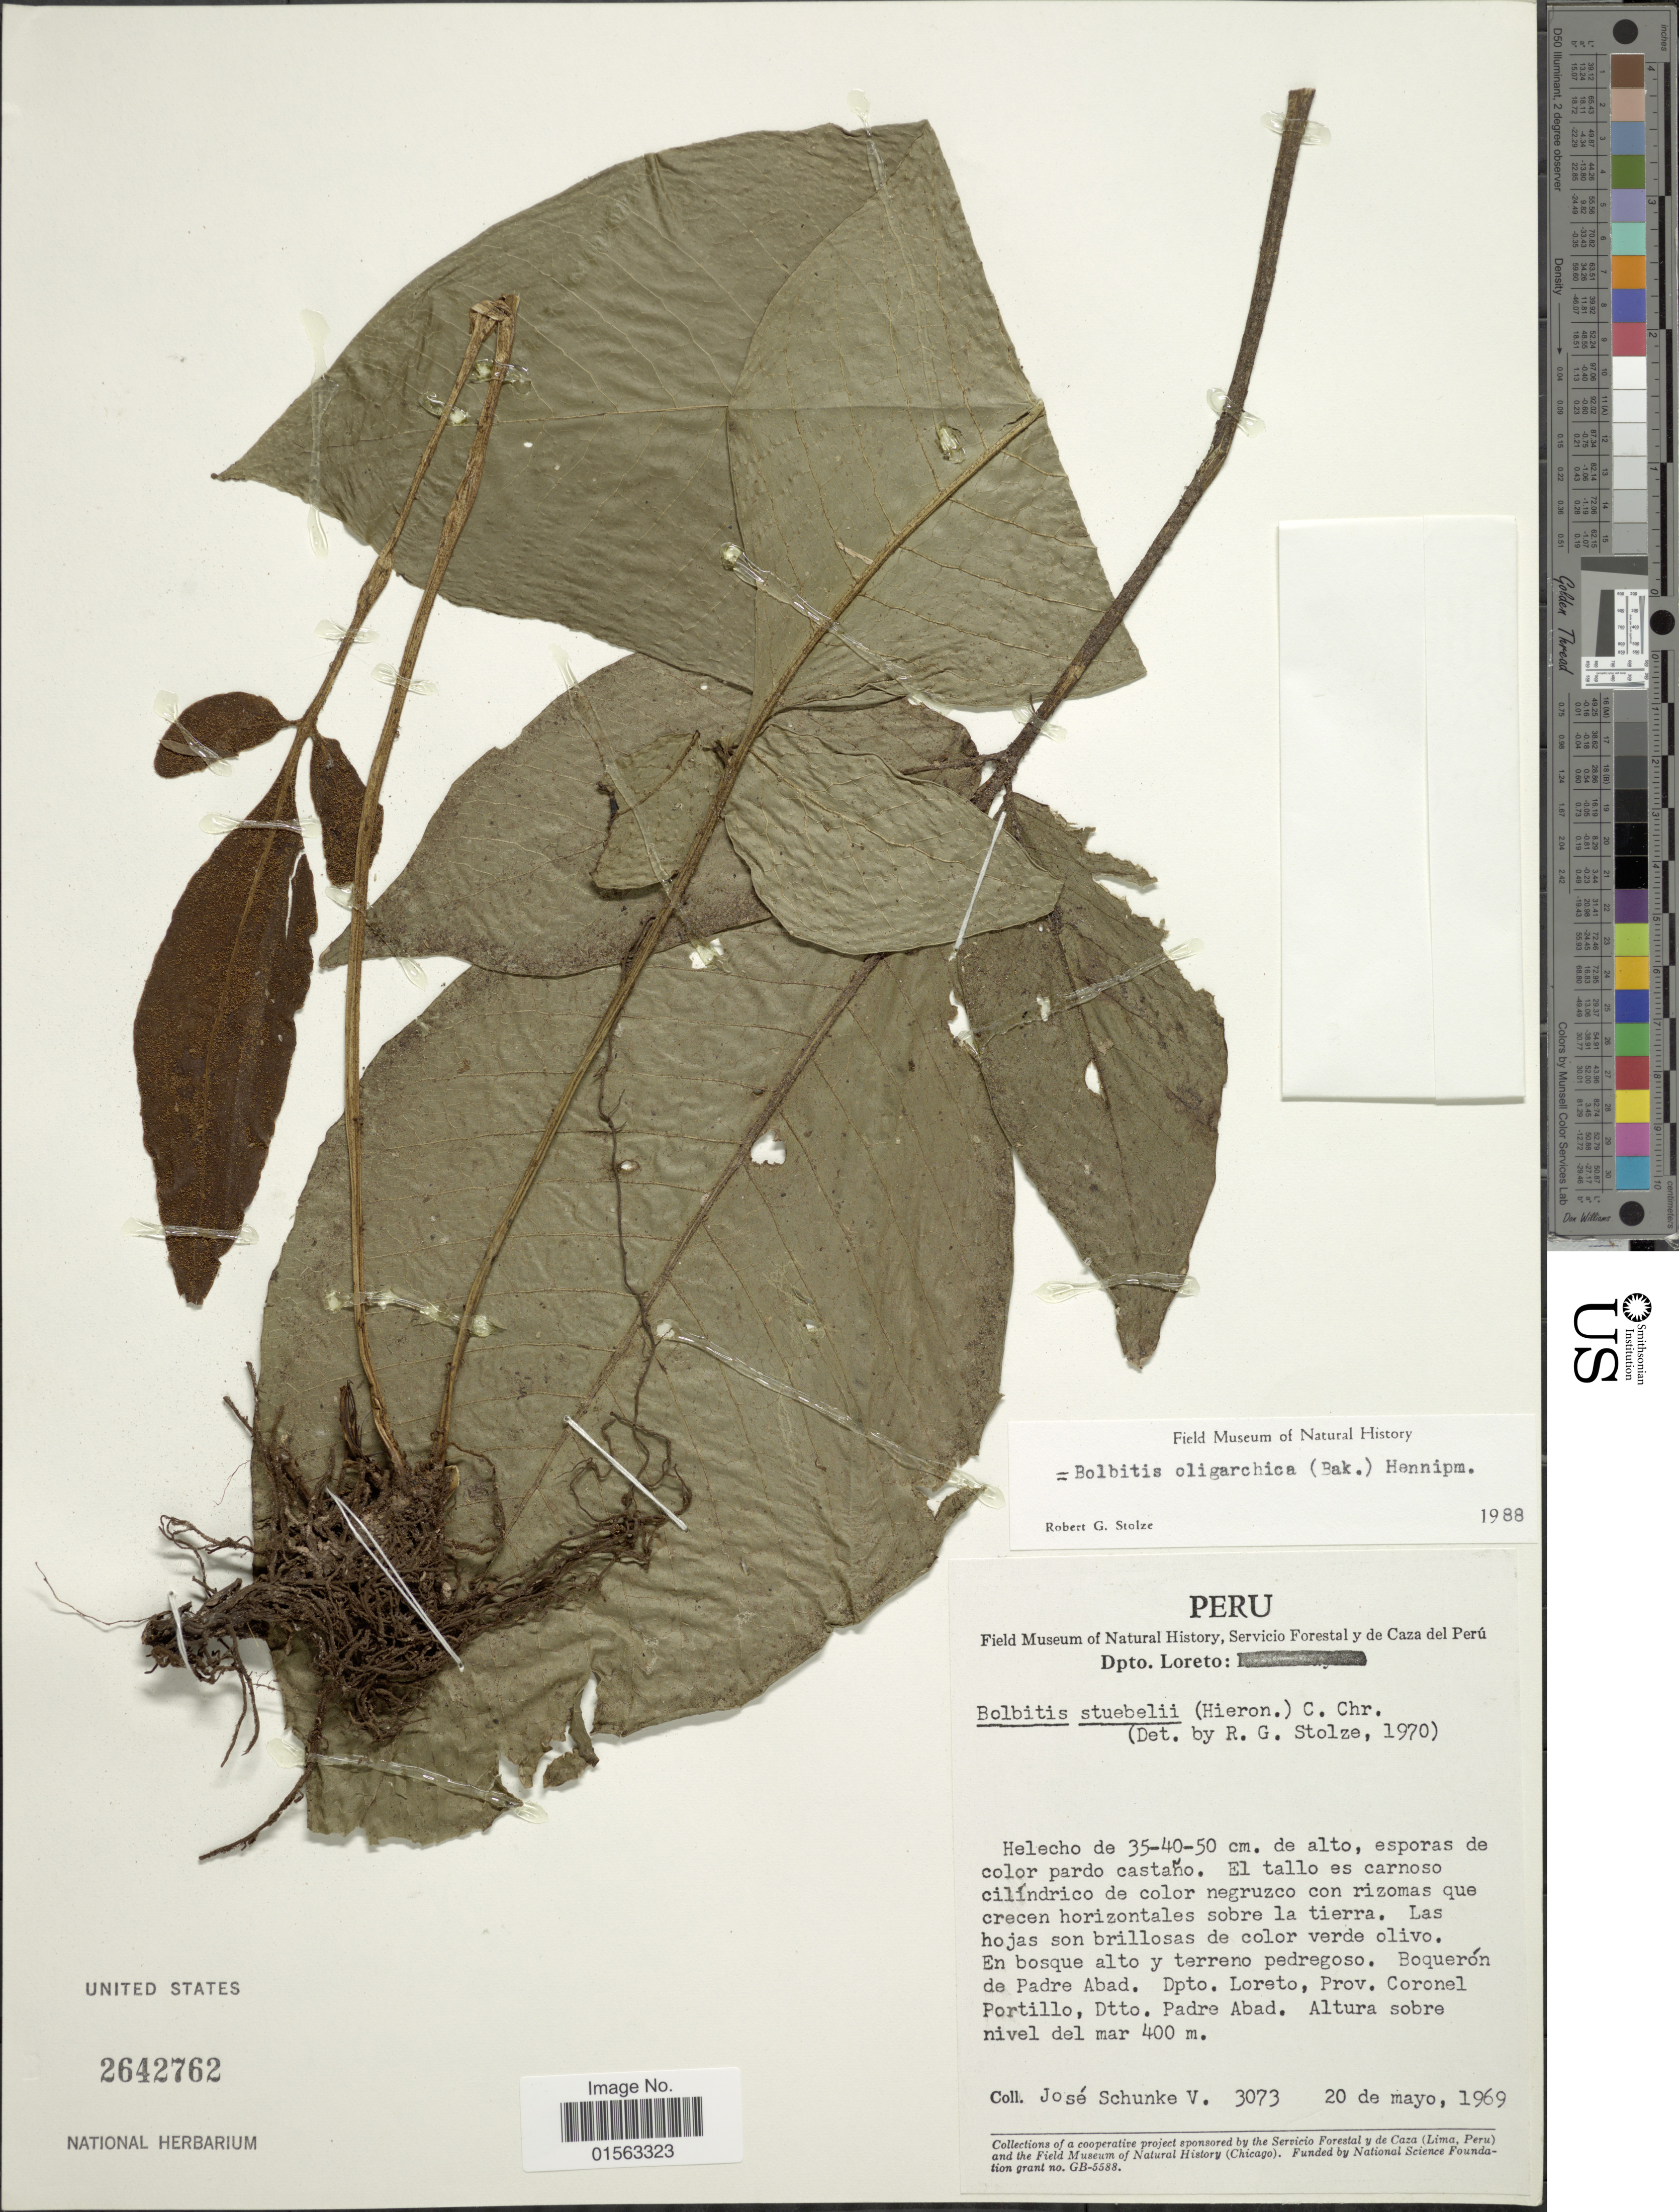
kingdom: Plantae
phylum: Tracheophyta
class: Polypodiopsida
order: Polypodiales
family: Dryopteridaceae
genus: Mickelia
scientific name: Mickelia oligarchica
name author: (Baker) R.C. Moran et al.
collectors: J. Schunke Vigo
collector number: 3073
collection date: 1969-05-20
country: Peru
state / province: Loreto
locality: Boqueron de Padre Abad, Dpto. Loreto, Prov. Coronel Portillo, Dtto. Padre Abad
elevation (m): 400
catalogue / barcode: US 2642762